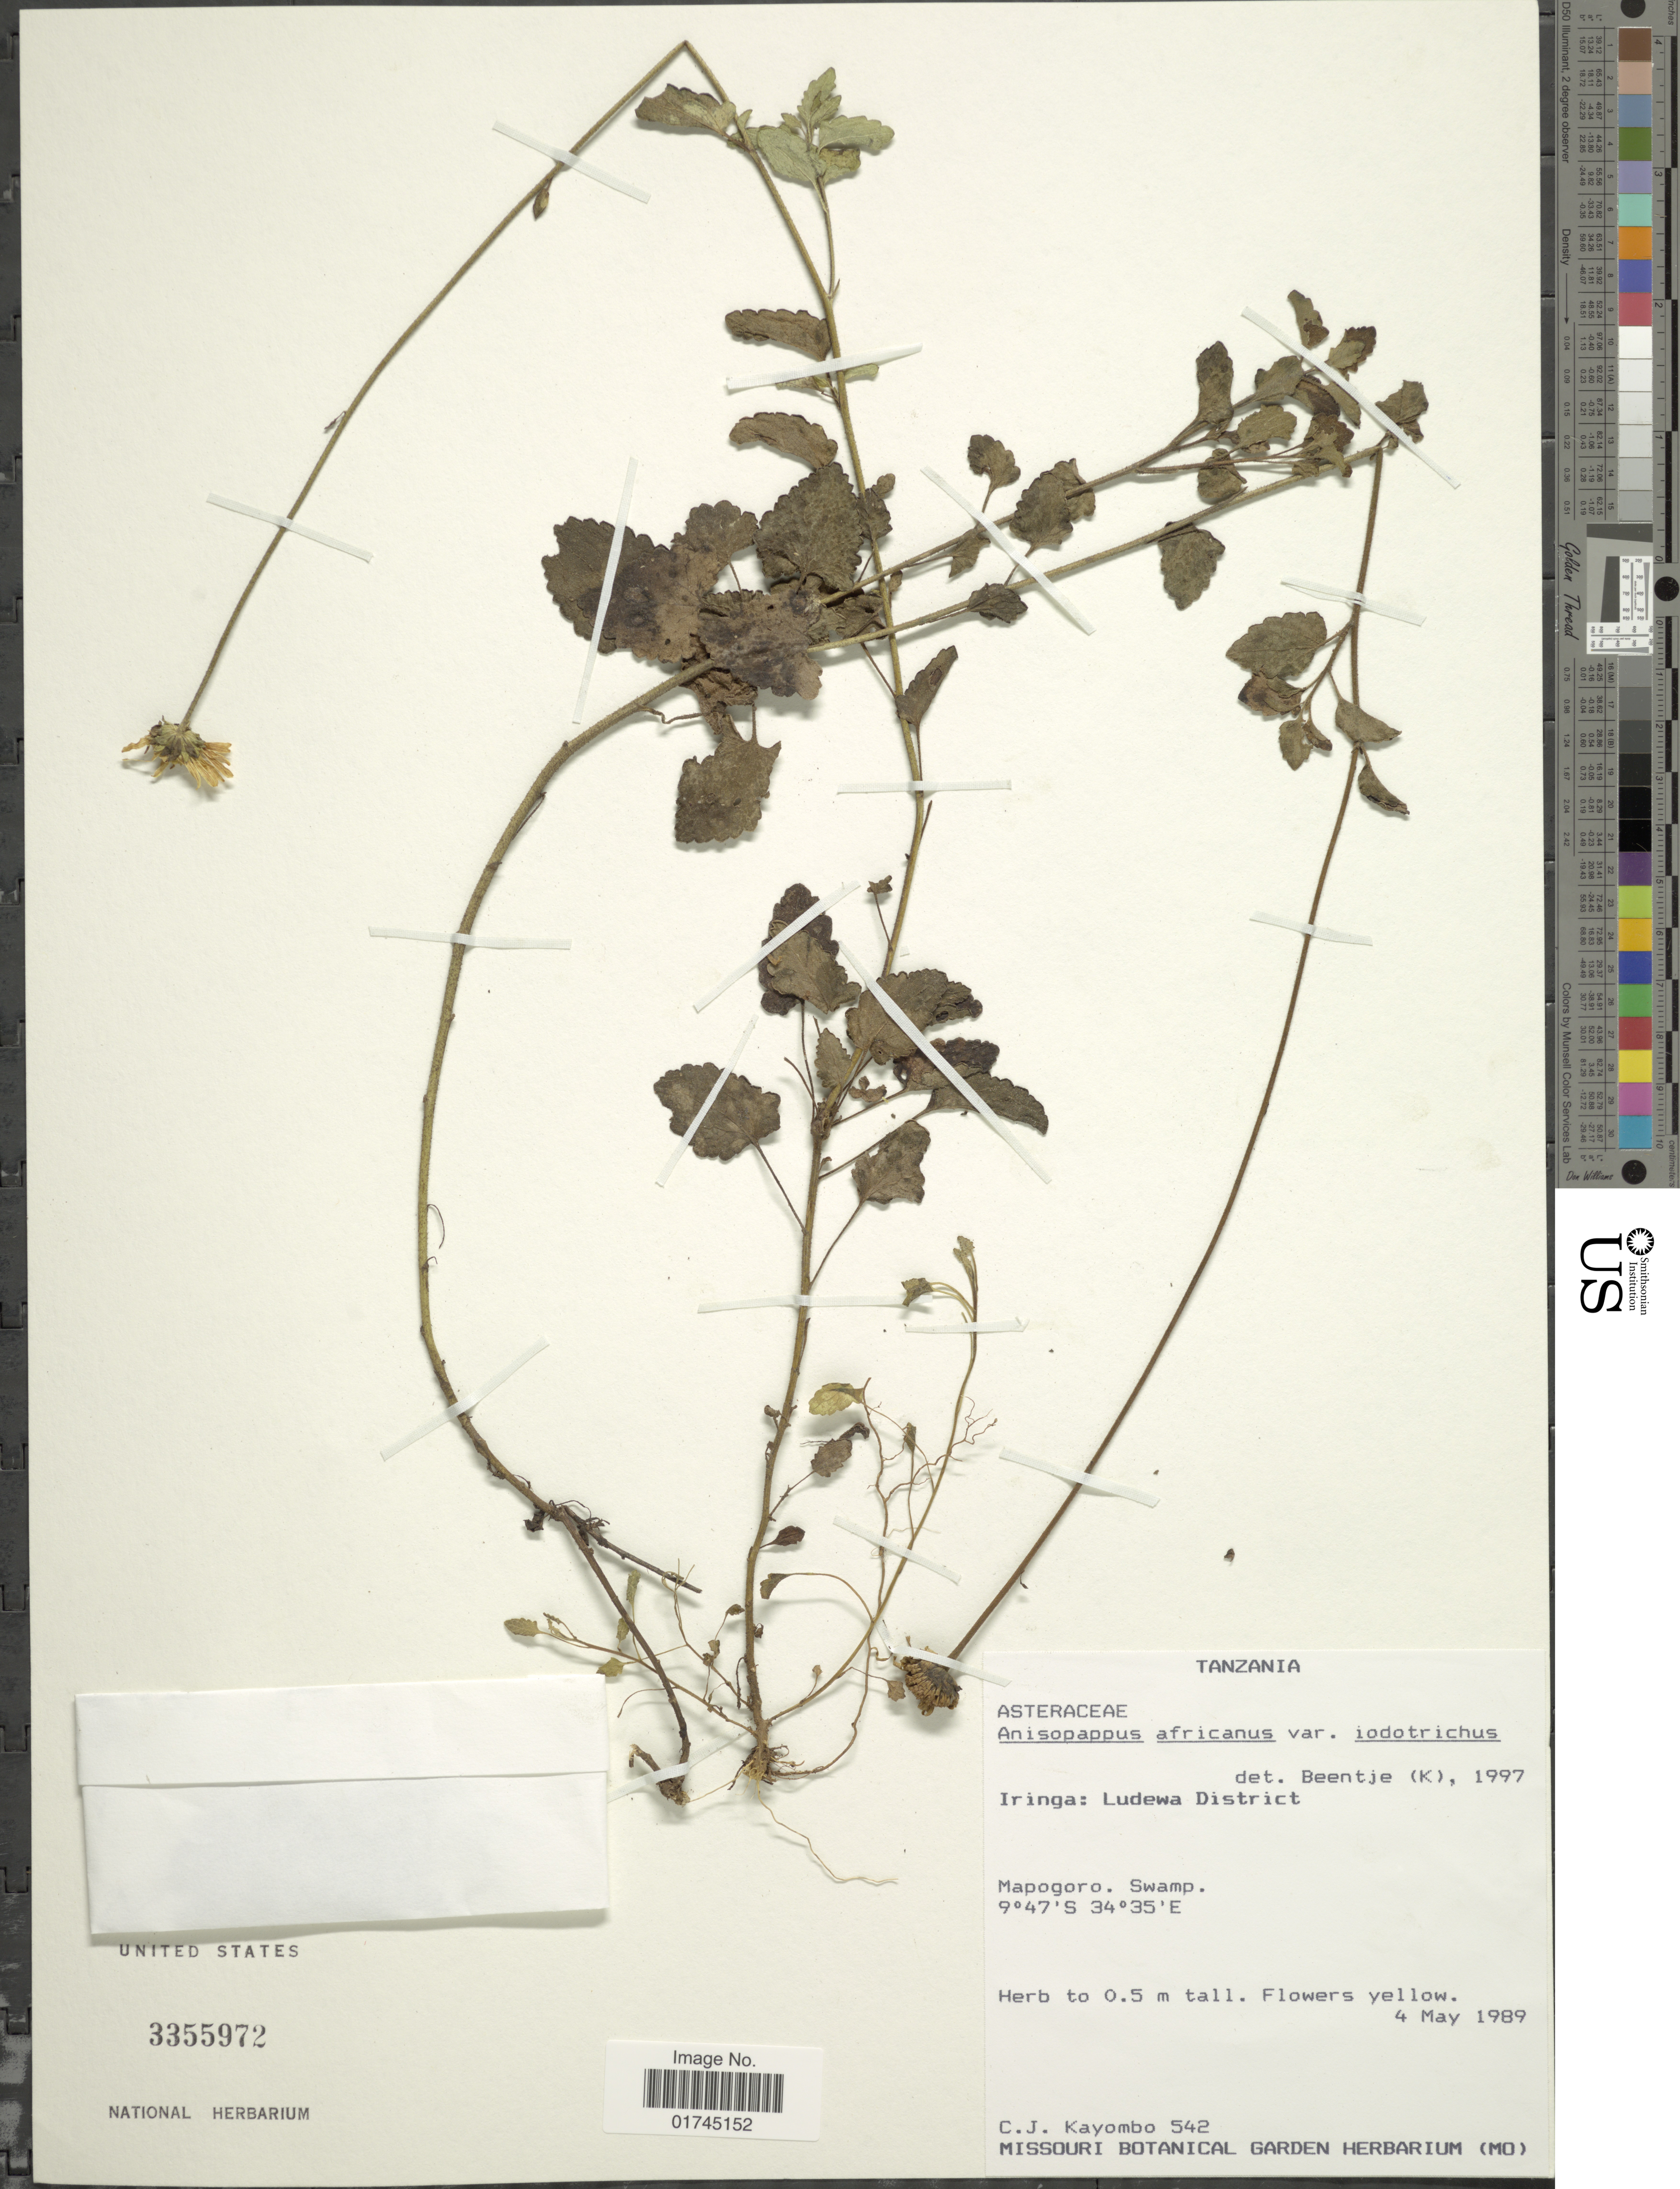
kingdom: Plantae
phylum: Tracheophyta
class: Magnoliopsida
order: Asterales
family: Asteraceae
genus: Anisopappus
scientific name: Anisopappus africanus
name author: (Hook. f.) Oliv. & Hiern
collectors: C. Kayombo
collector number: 542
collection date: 1989-05-04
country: Tanzania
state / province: Iringa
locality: Ludewa District, Mapogoro, Swamp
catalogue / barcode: US 3355972